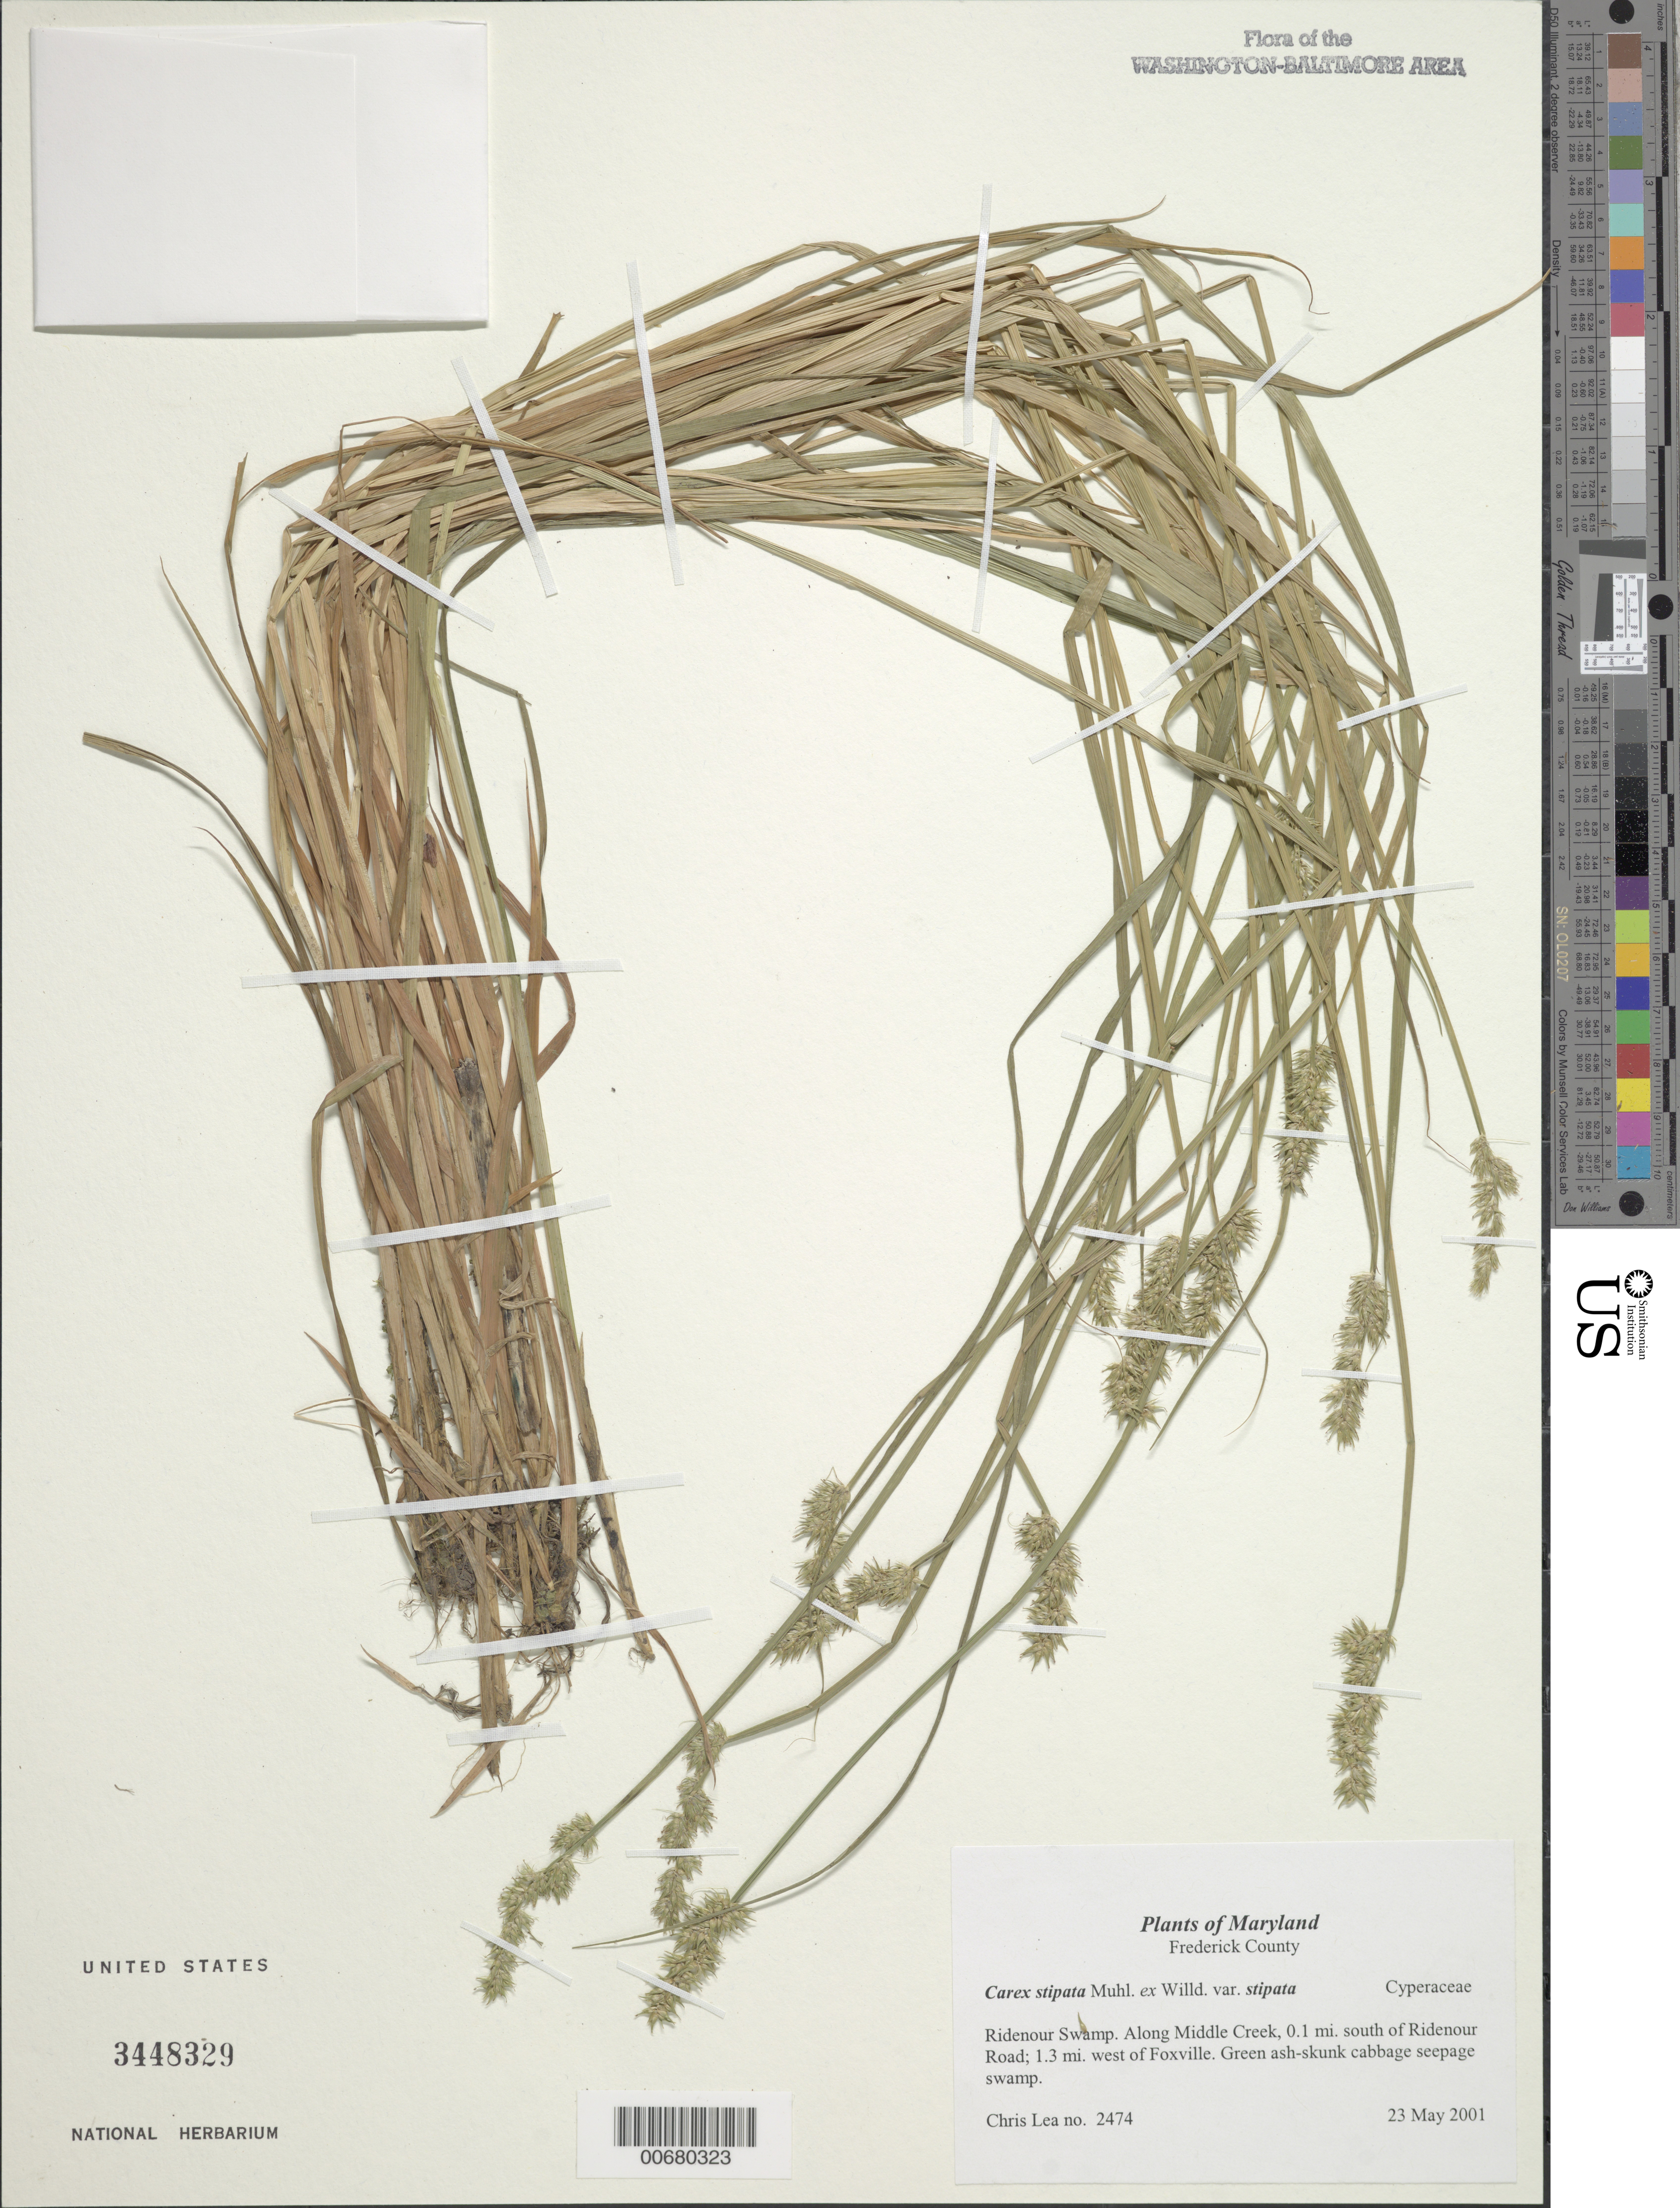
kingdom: Plantae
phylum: Tracheophyta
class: Liliopsida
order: Poales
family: Cyperaceae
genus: Carex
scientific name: Carex stipata var. stipata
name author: Muhl. ex Willd.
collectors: C. Lea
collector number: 2474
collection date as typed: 23 May 2001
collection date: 2001-05-23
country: United States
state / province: Maryland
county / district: Frederick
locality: Ridenour Swamp. Along Middle Creek, 0.1 mi. south of Ridenour Road; 1.3 mi. west of Foxville.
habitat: Green ash - skunk cabbage seepage swamp.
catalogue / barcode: US 3448329